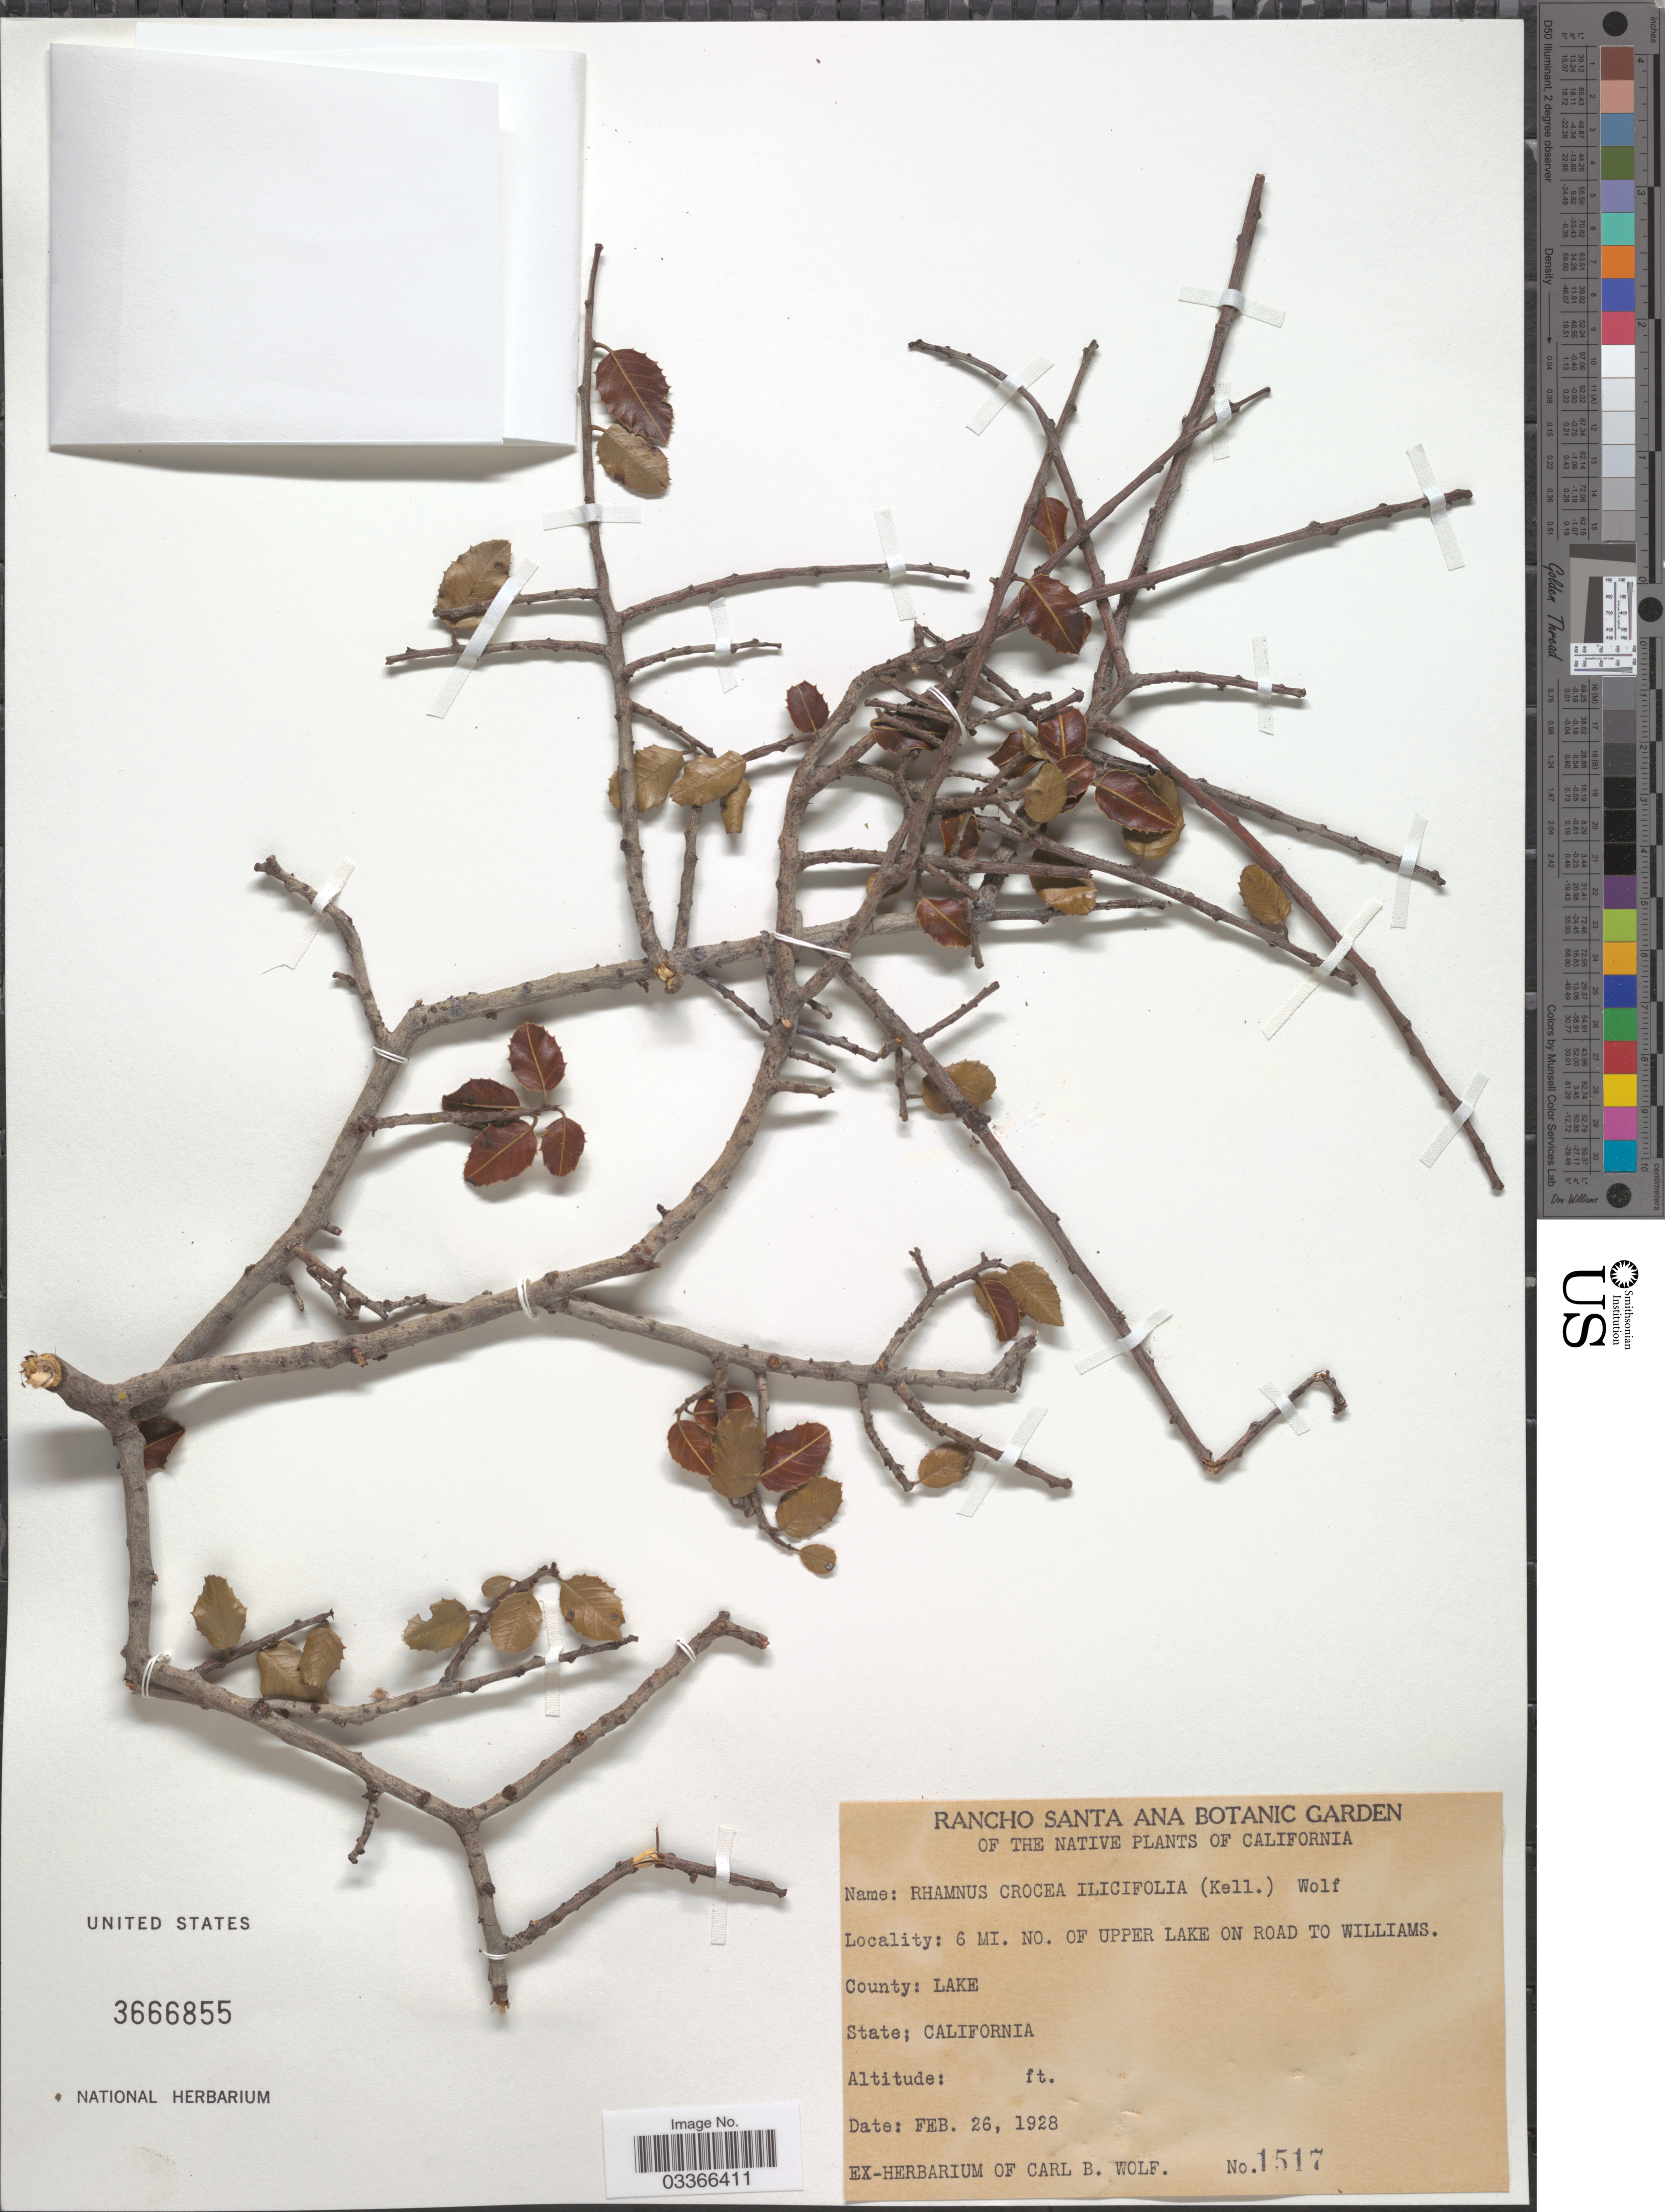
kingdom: Plantae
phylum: Tracheophyta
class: Magnoliopsida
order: Rosales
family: Rhamnaceae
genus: Rhamnus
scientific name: Rhamnus crocea var. ilicifolia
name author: (Kellogg) Greene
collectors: ex herb. Carl B. Wolf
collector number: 1517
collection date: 1928-02-26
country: United States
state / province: California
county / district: Lake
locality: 6 mi. NO. of Upper Lake on road to Williams. County: Lake.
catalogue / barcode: US 3666855